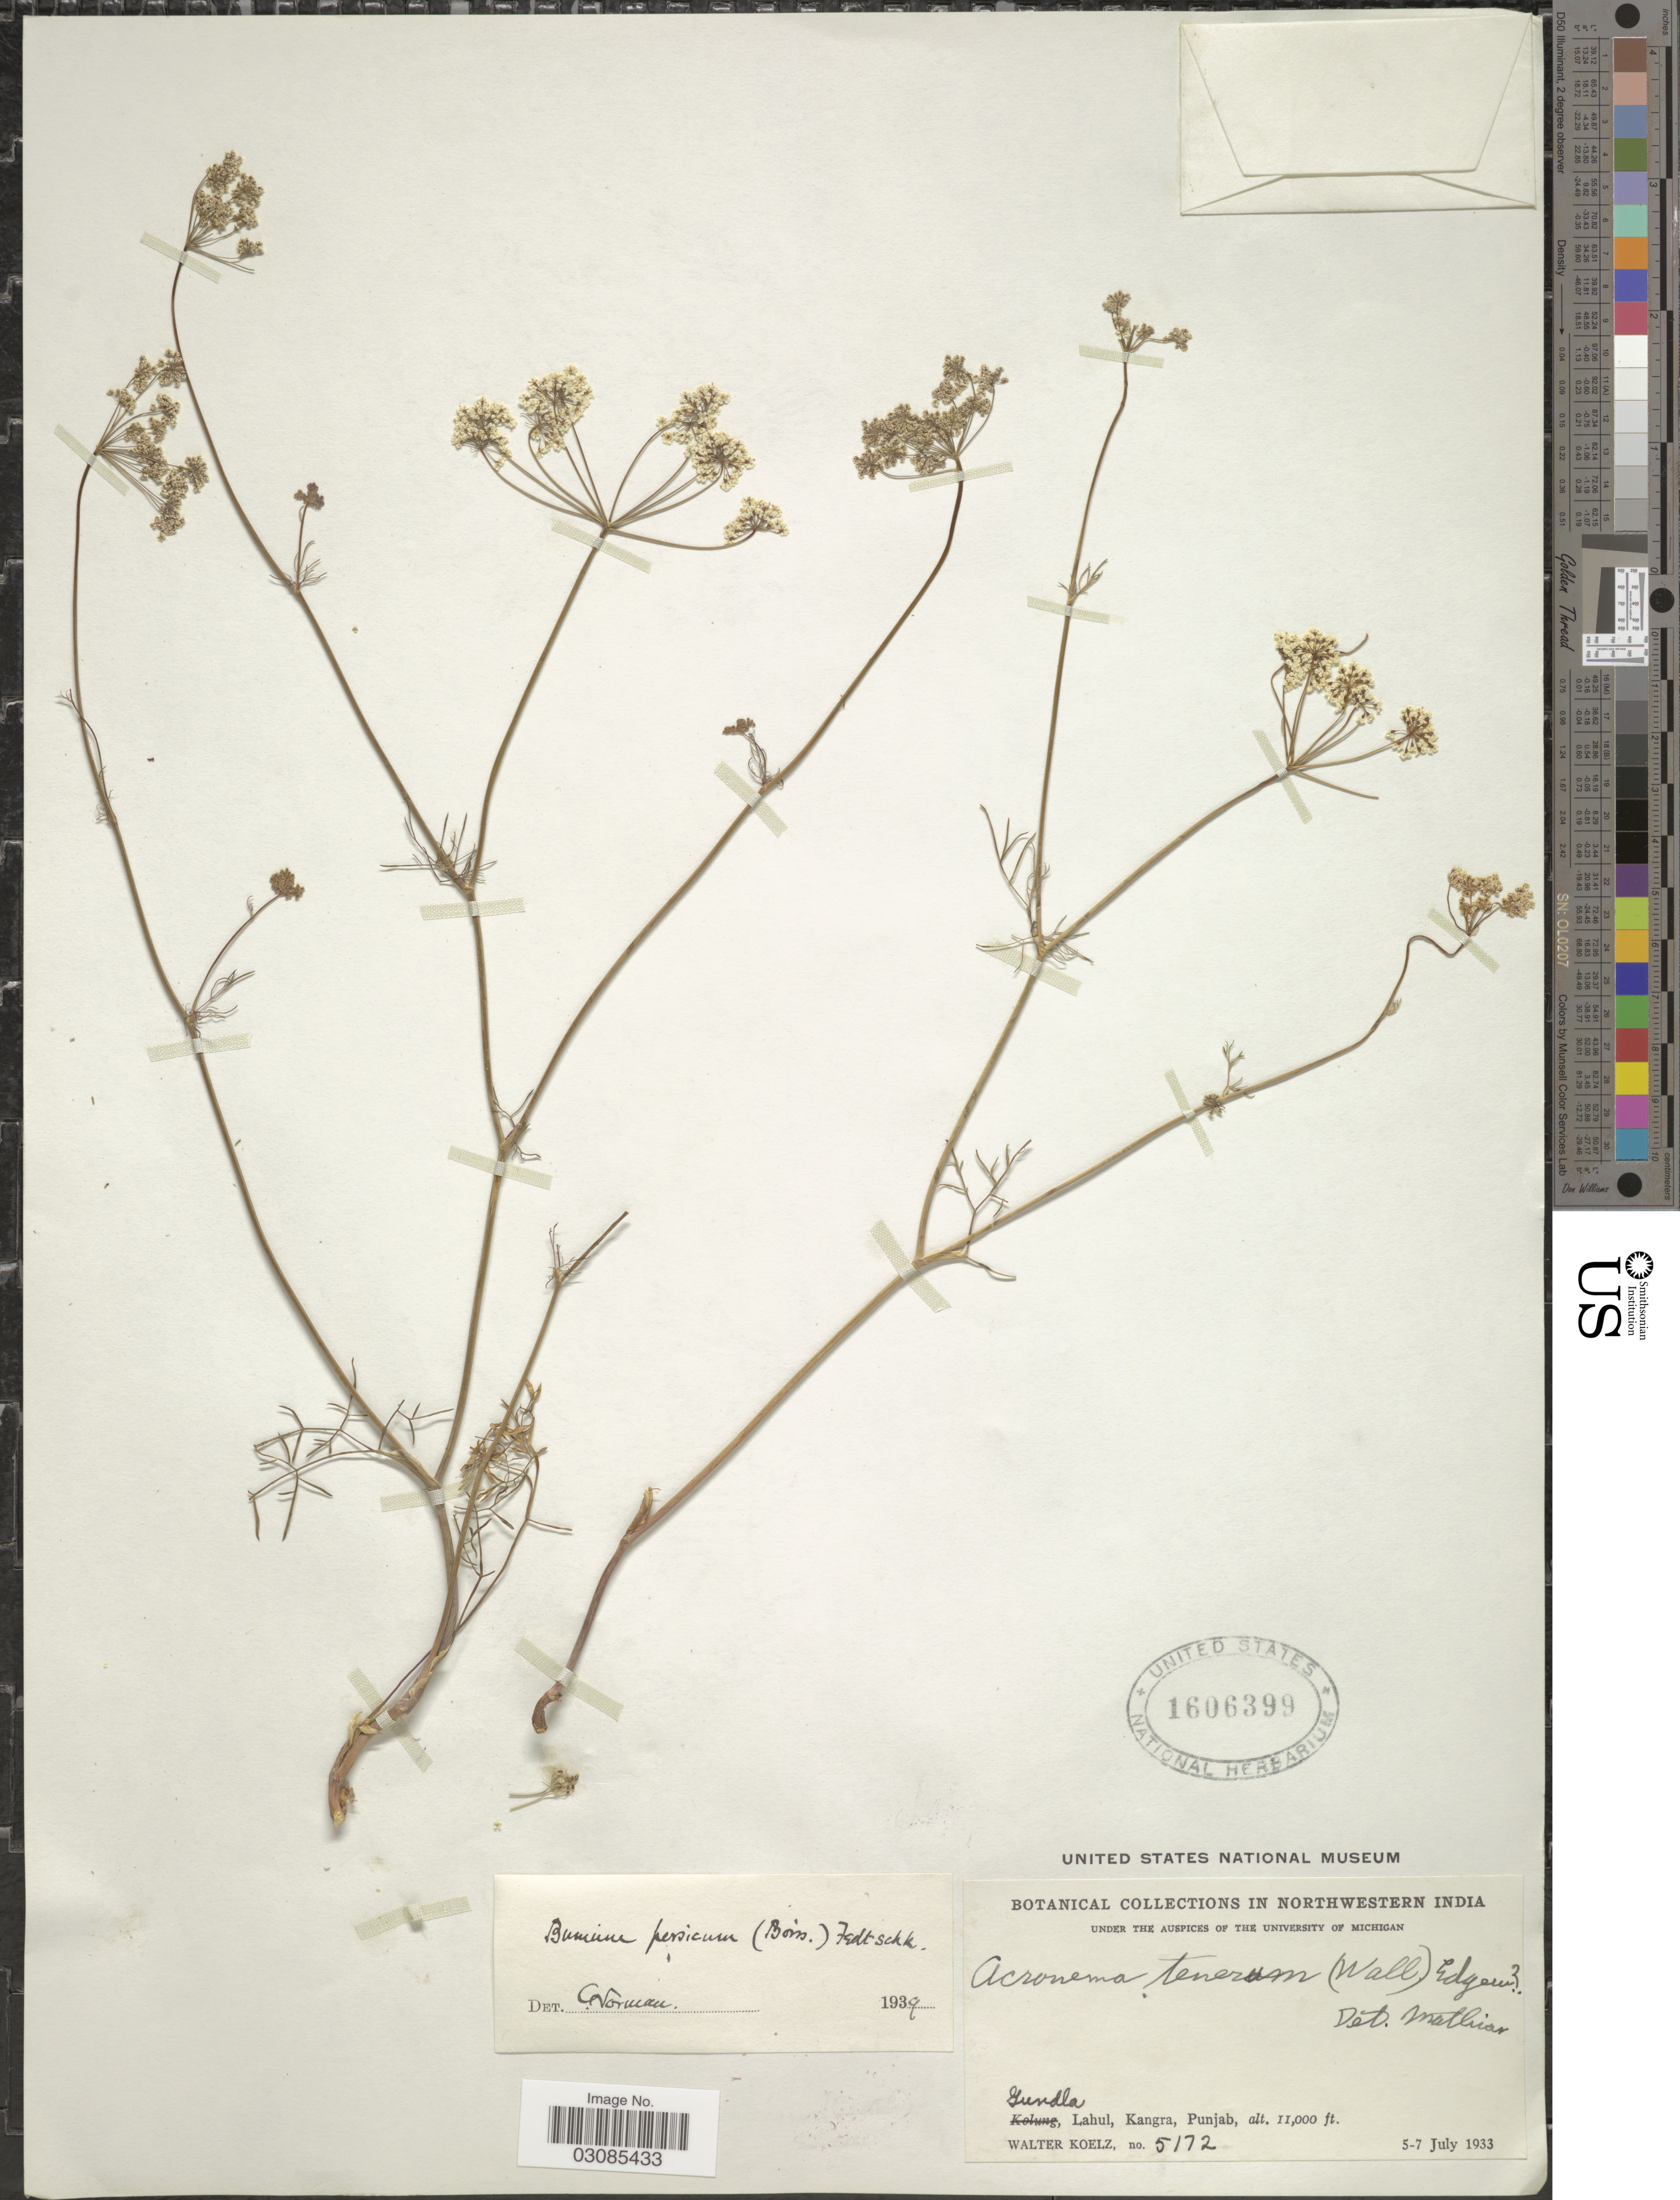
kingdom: Plantae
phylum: Tracheophyta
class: Magnoliopsida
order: Apiales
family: Apiaceae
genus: Bunium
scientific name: Bunium persicum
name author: (Boiss.) B. Fedtsch.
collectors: W. N. Koelz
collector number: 5172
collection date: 1933-07-05/1933-07-07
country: India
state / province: Punjab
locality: In northwestern India. Gundla, Lahul, Kangra.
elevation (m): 3353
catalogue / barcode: US 1606399